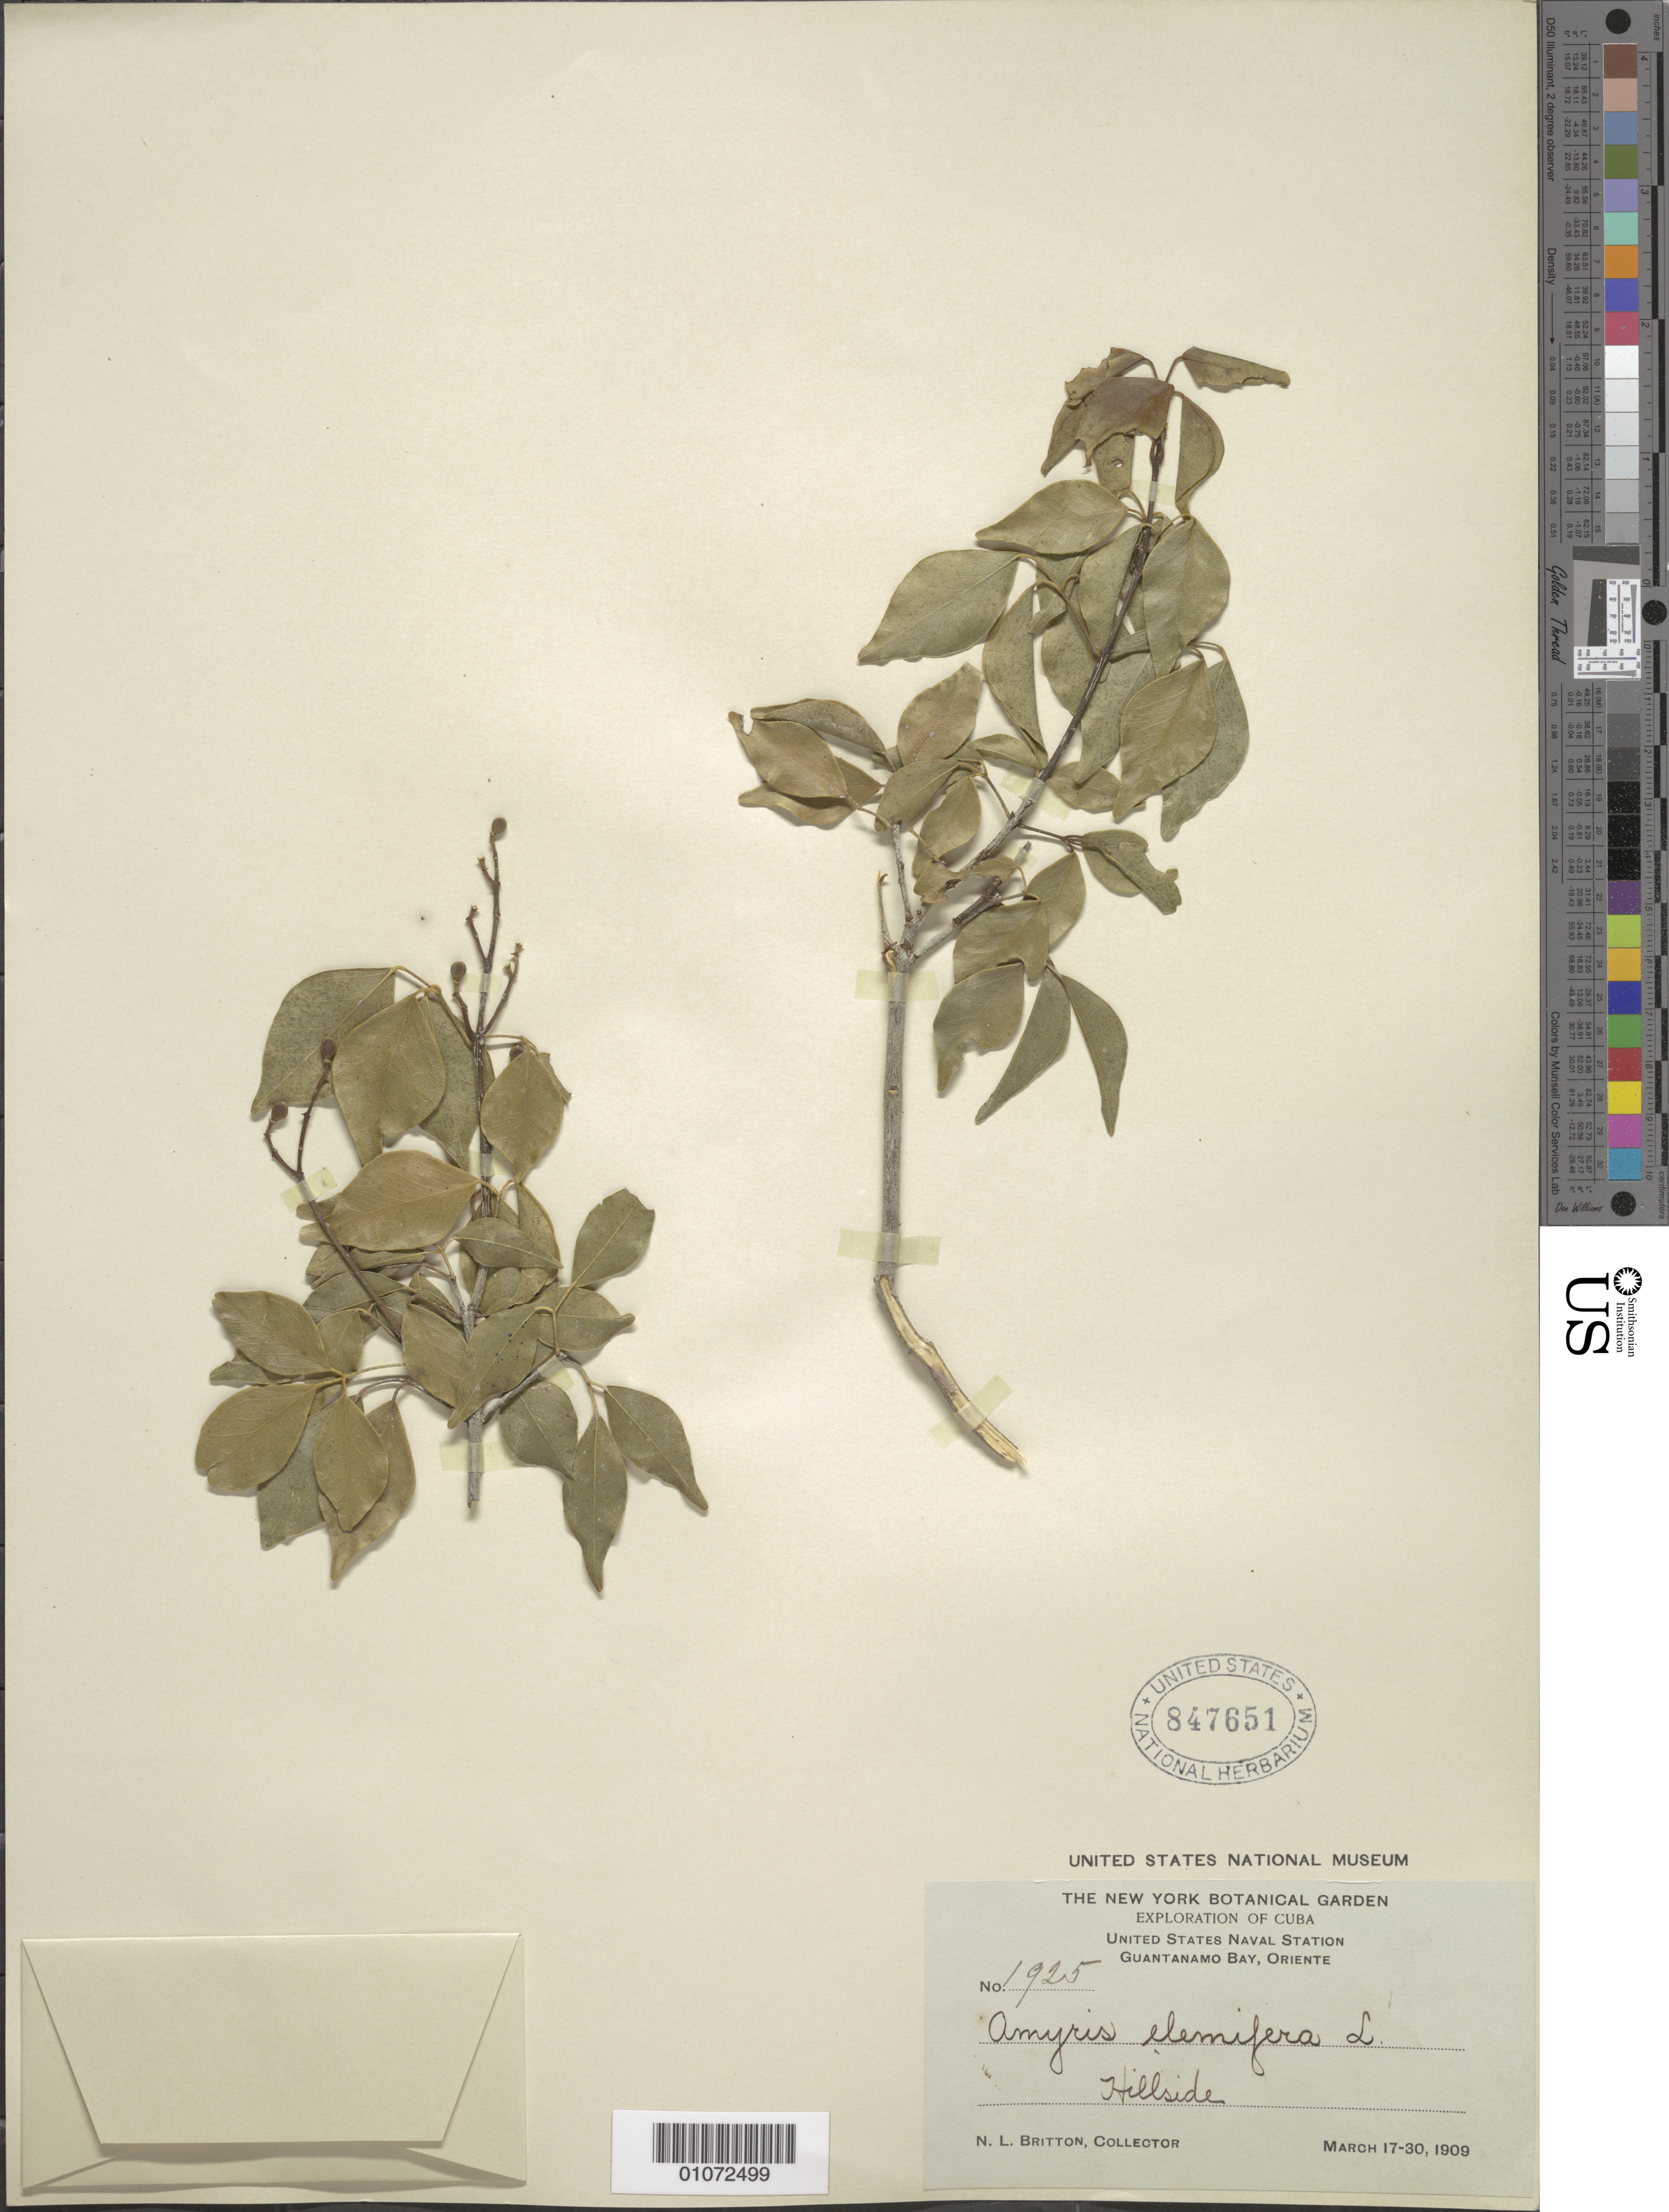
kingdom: Plantae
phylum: Tracheophyta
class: Magnoliopsida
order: Sapindales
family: Rutaceae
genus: Amyris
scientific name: Amyris elemifera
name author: L.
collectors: N. Britton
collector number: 1925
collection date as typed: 17 Mar 1909 to 30 Mar 1909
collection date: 1909-03-17/1909-03-30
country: Cuba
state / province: Guantánamo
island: Cuba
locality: United States Naval Station, Guantánamo Bay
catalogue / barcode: US 847651